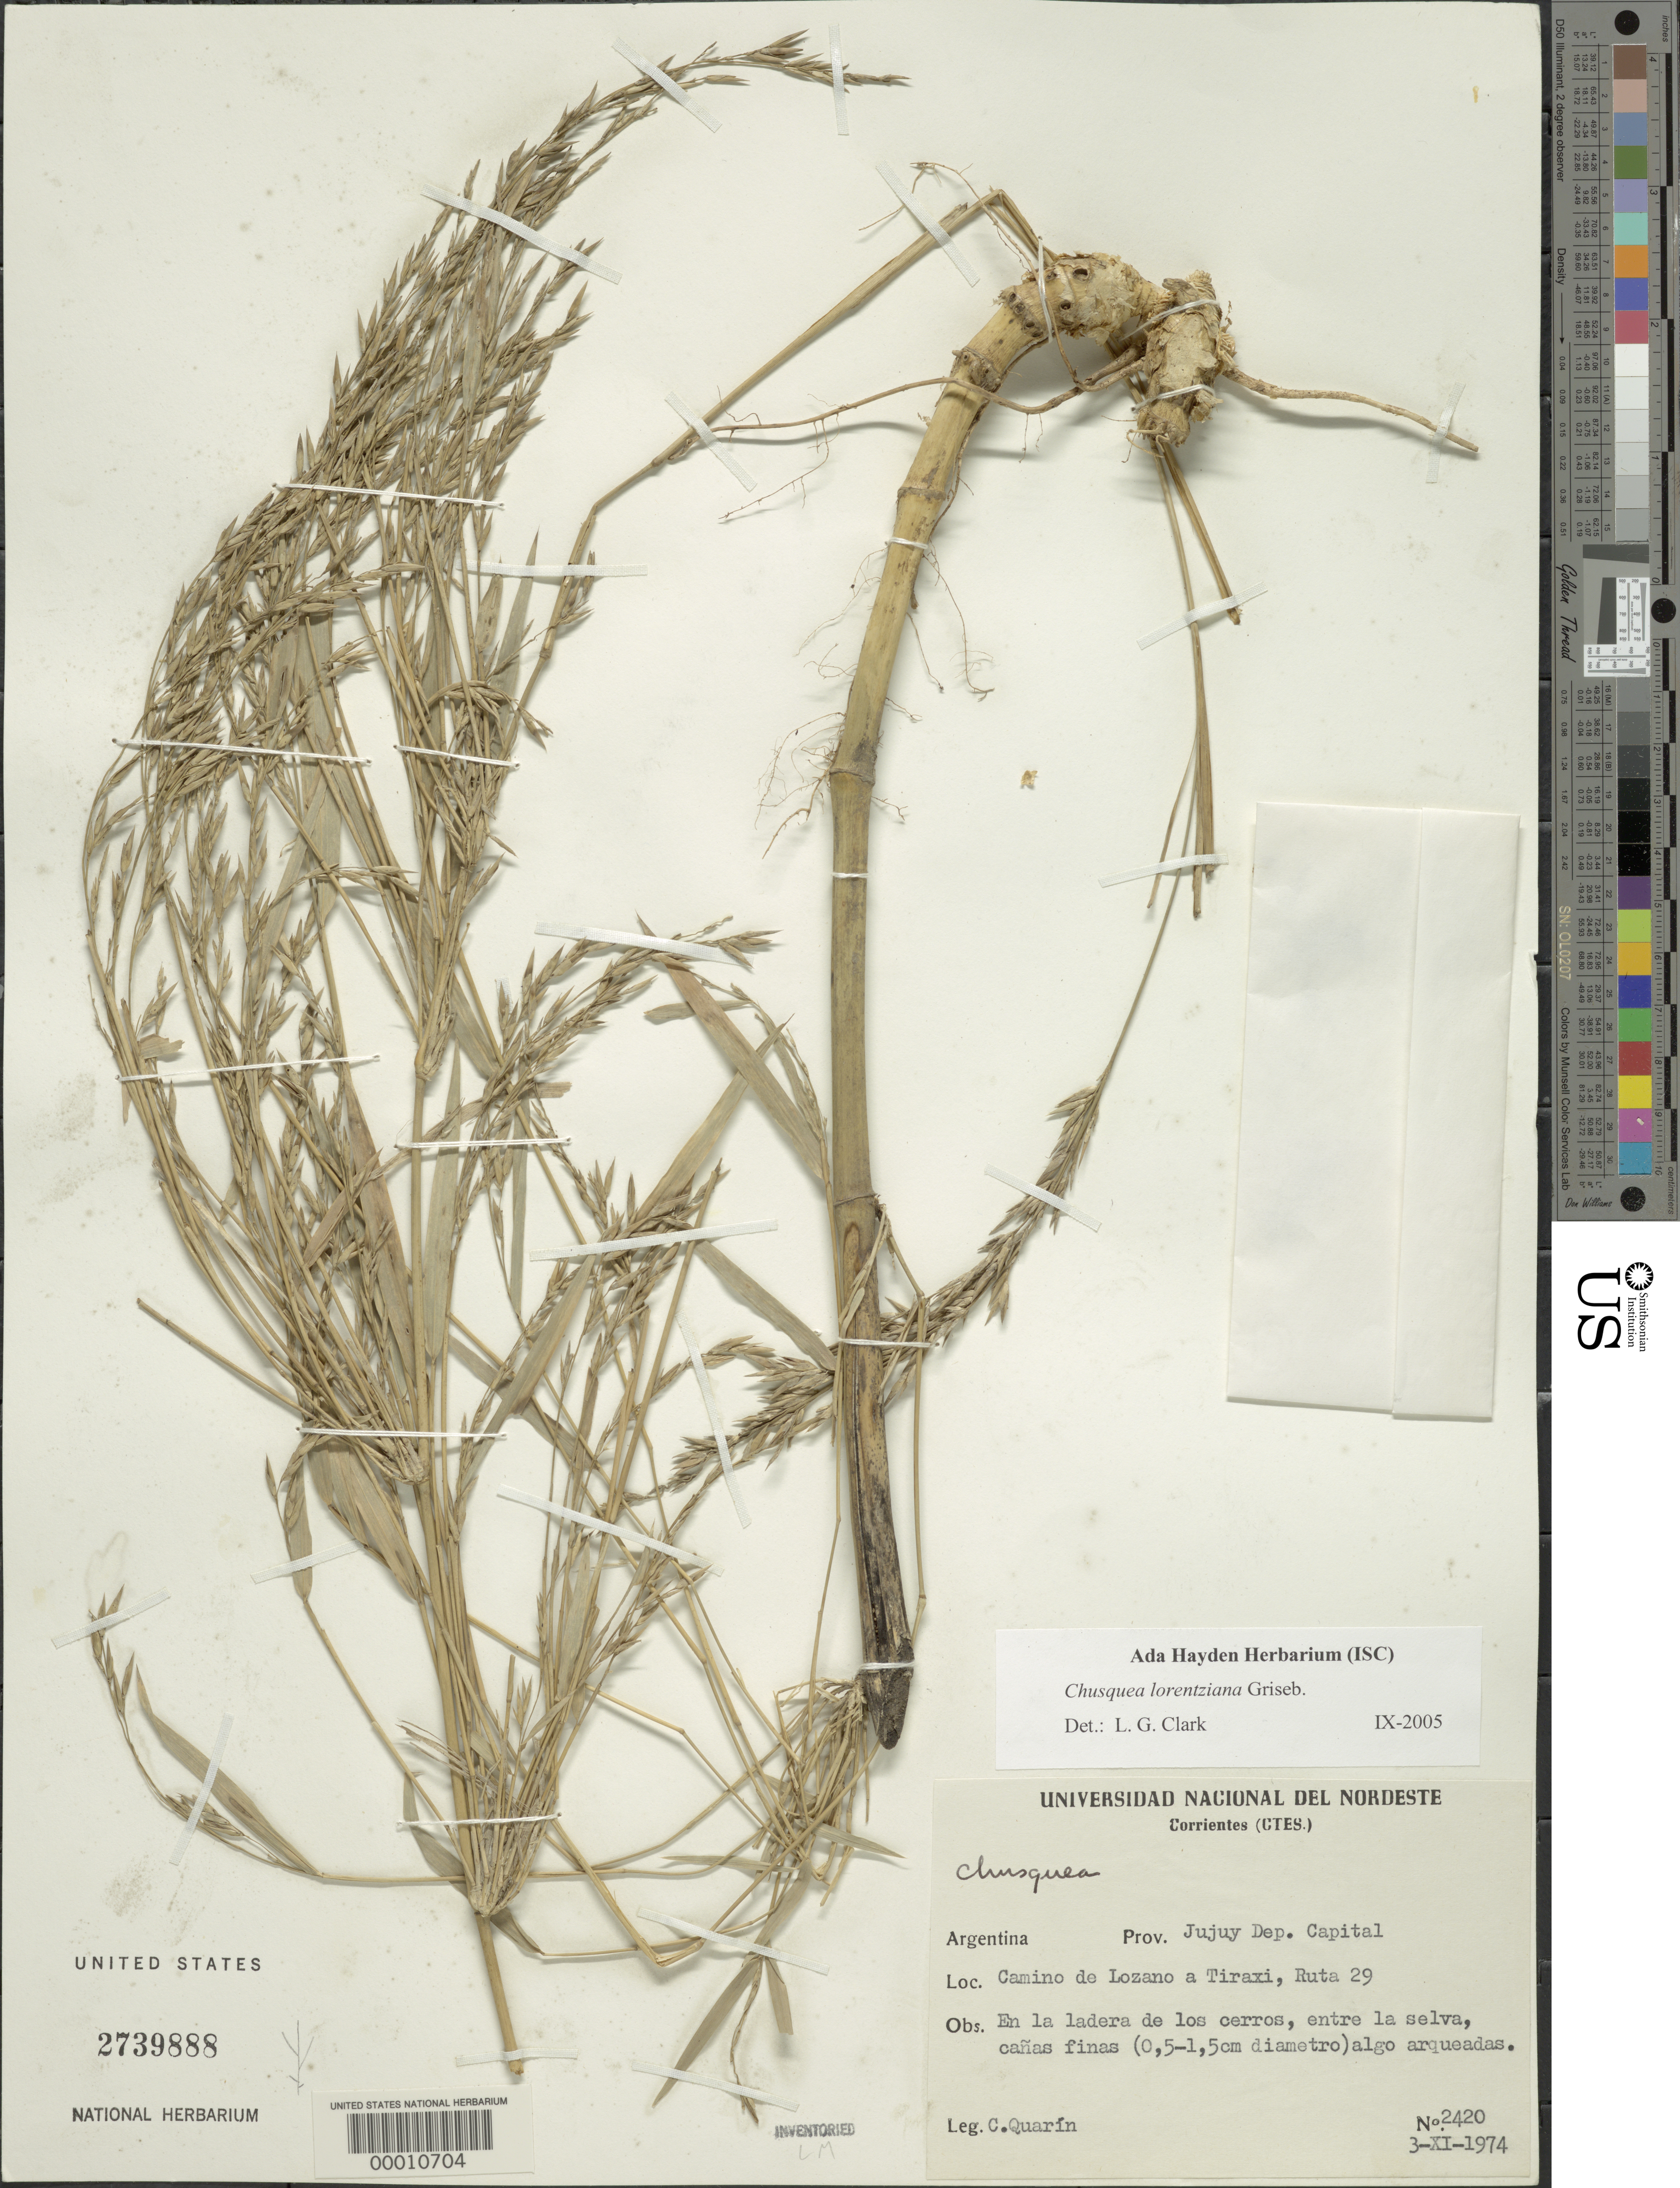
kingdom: Plantae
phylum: Tracheophyta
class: Liliopsida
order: Poales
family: Poaceae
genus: Chusquea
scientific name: Chusquea lorentziana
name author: Griseb.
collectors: C. Quarin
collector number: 2420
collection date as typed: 03 Nov 1974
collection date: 1974-11-03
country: Argentina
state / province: Jujuy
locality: Camine de Lozano a Tiraxi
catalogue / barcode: US 2739888